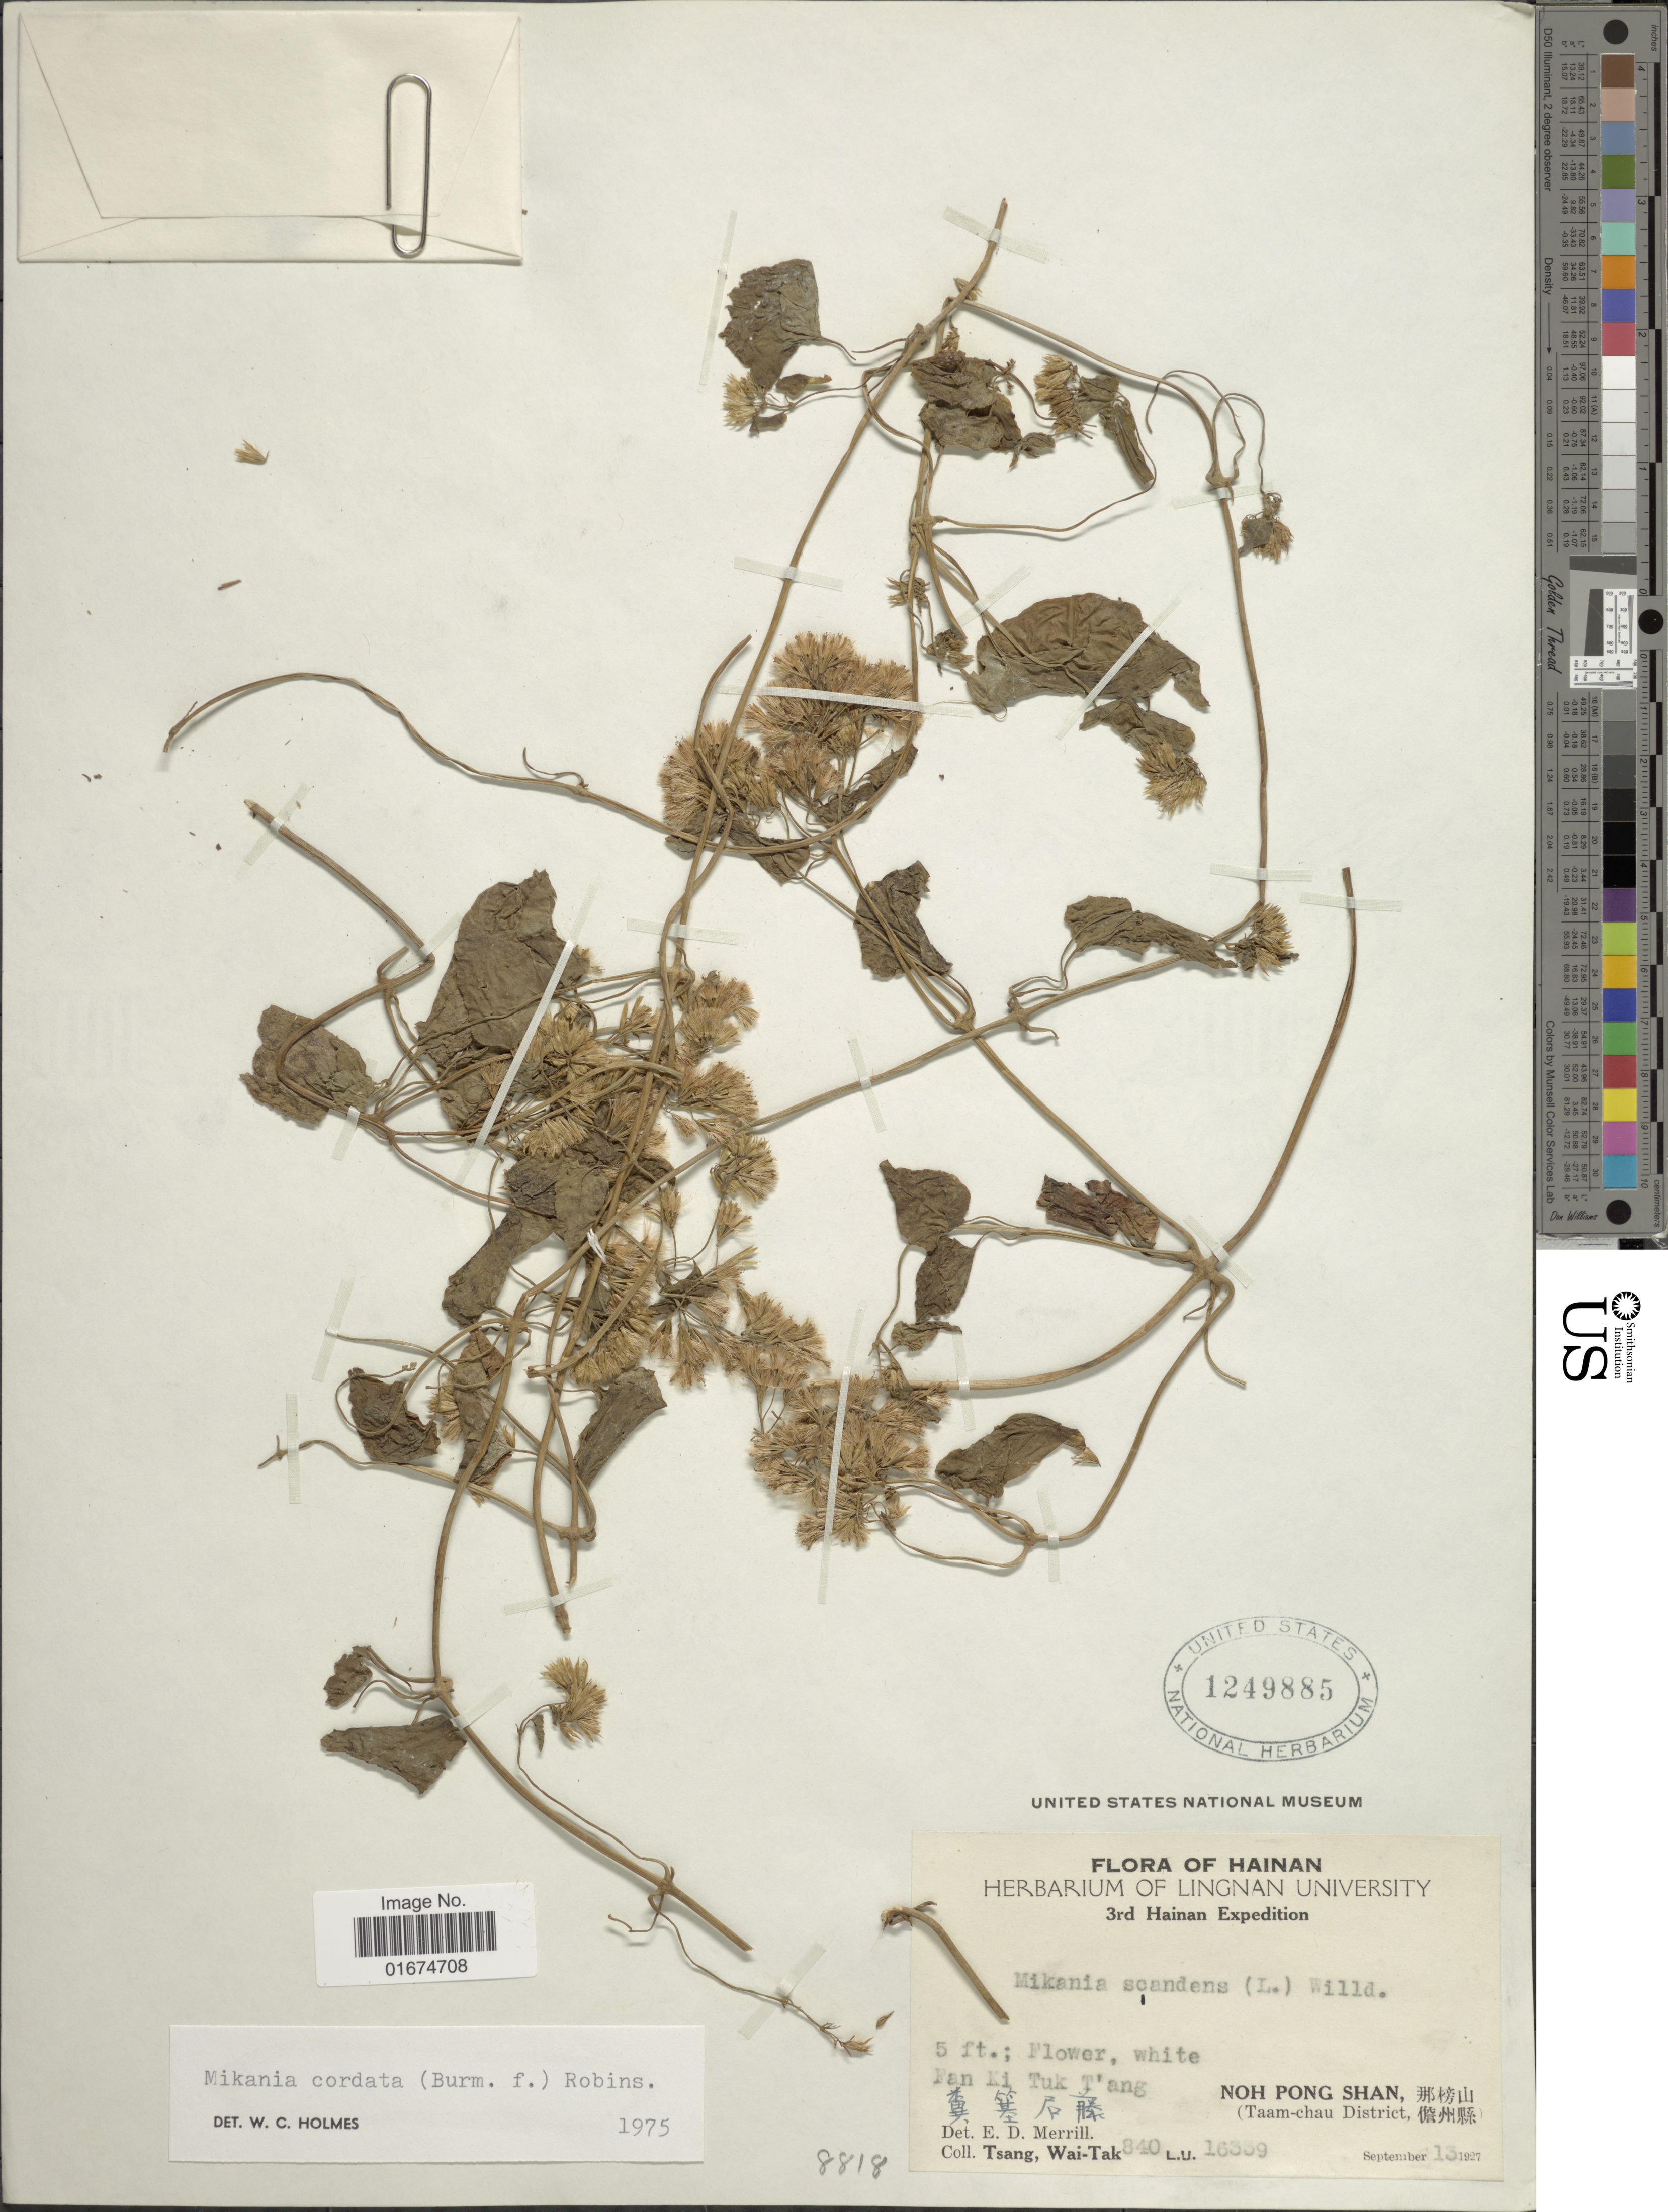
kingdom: Plantae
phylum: Tracheophyta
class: Magnoliopsida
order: Asterales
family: Asteraceae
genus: Mikania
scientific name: Mikania cordata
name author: (Burm. f.) B.L. Rob.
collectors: W. T. Tsang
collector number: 840/16339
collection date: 1927-09-13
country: China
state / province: Hainan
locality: Fan Ki Tuk T'ang, Noh Pong Shan, X, (Taam-chau District, X)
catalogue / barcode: US 1249885